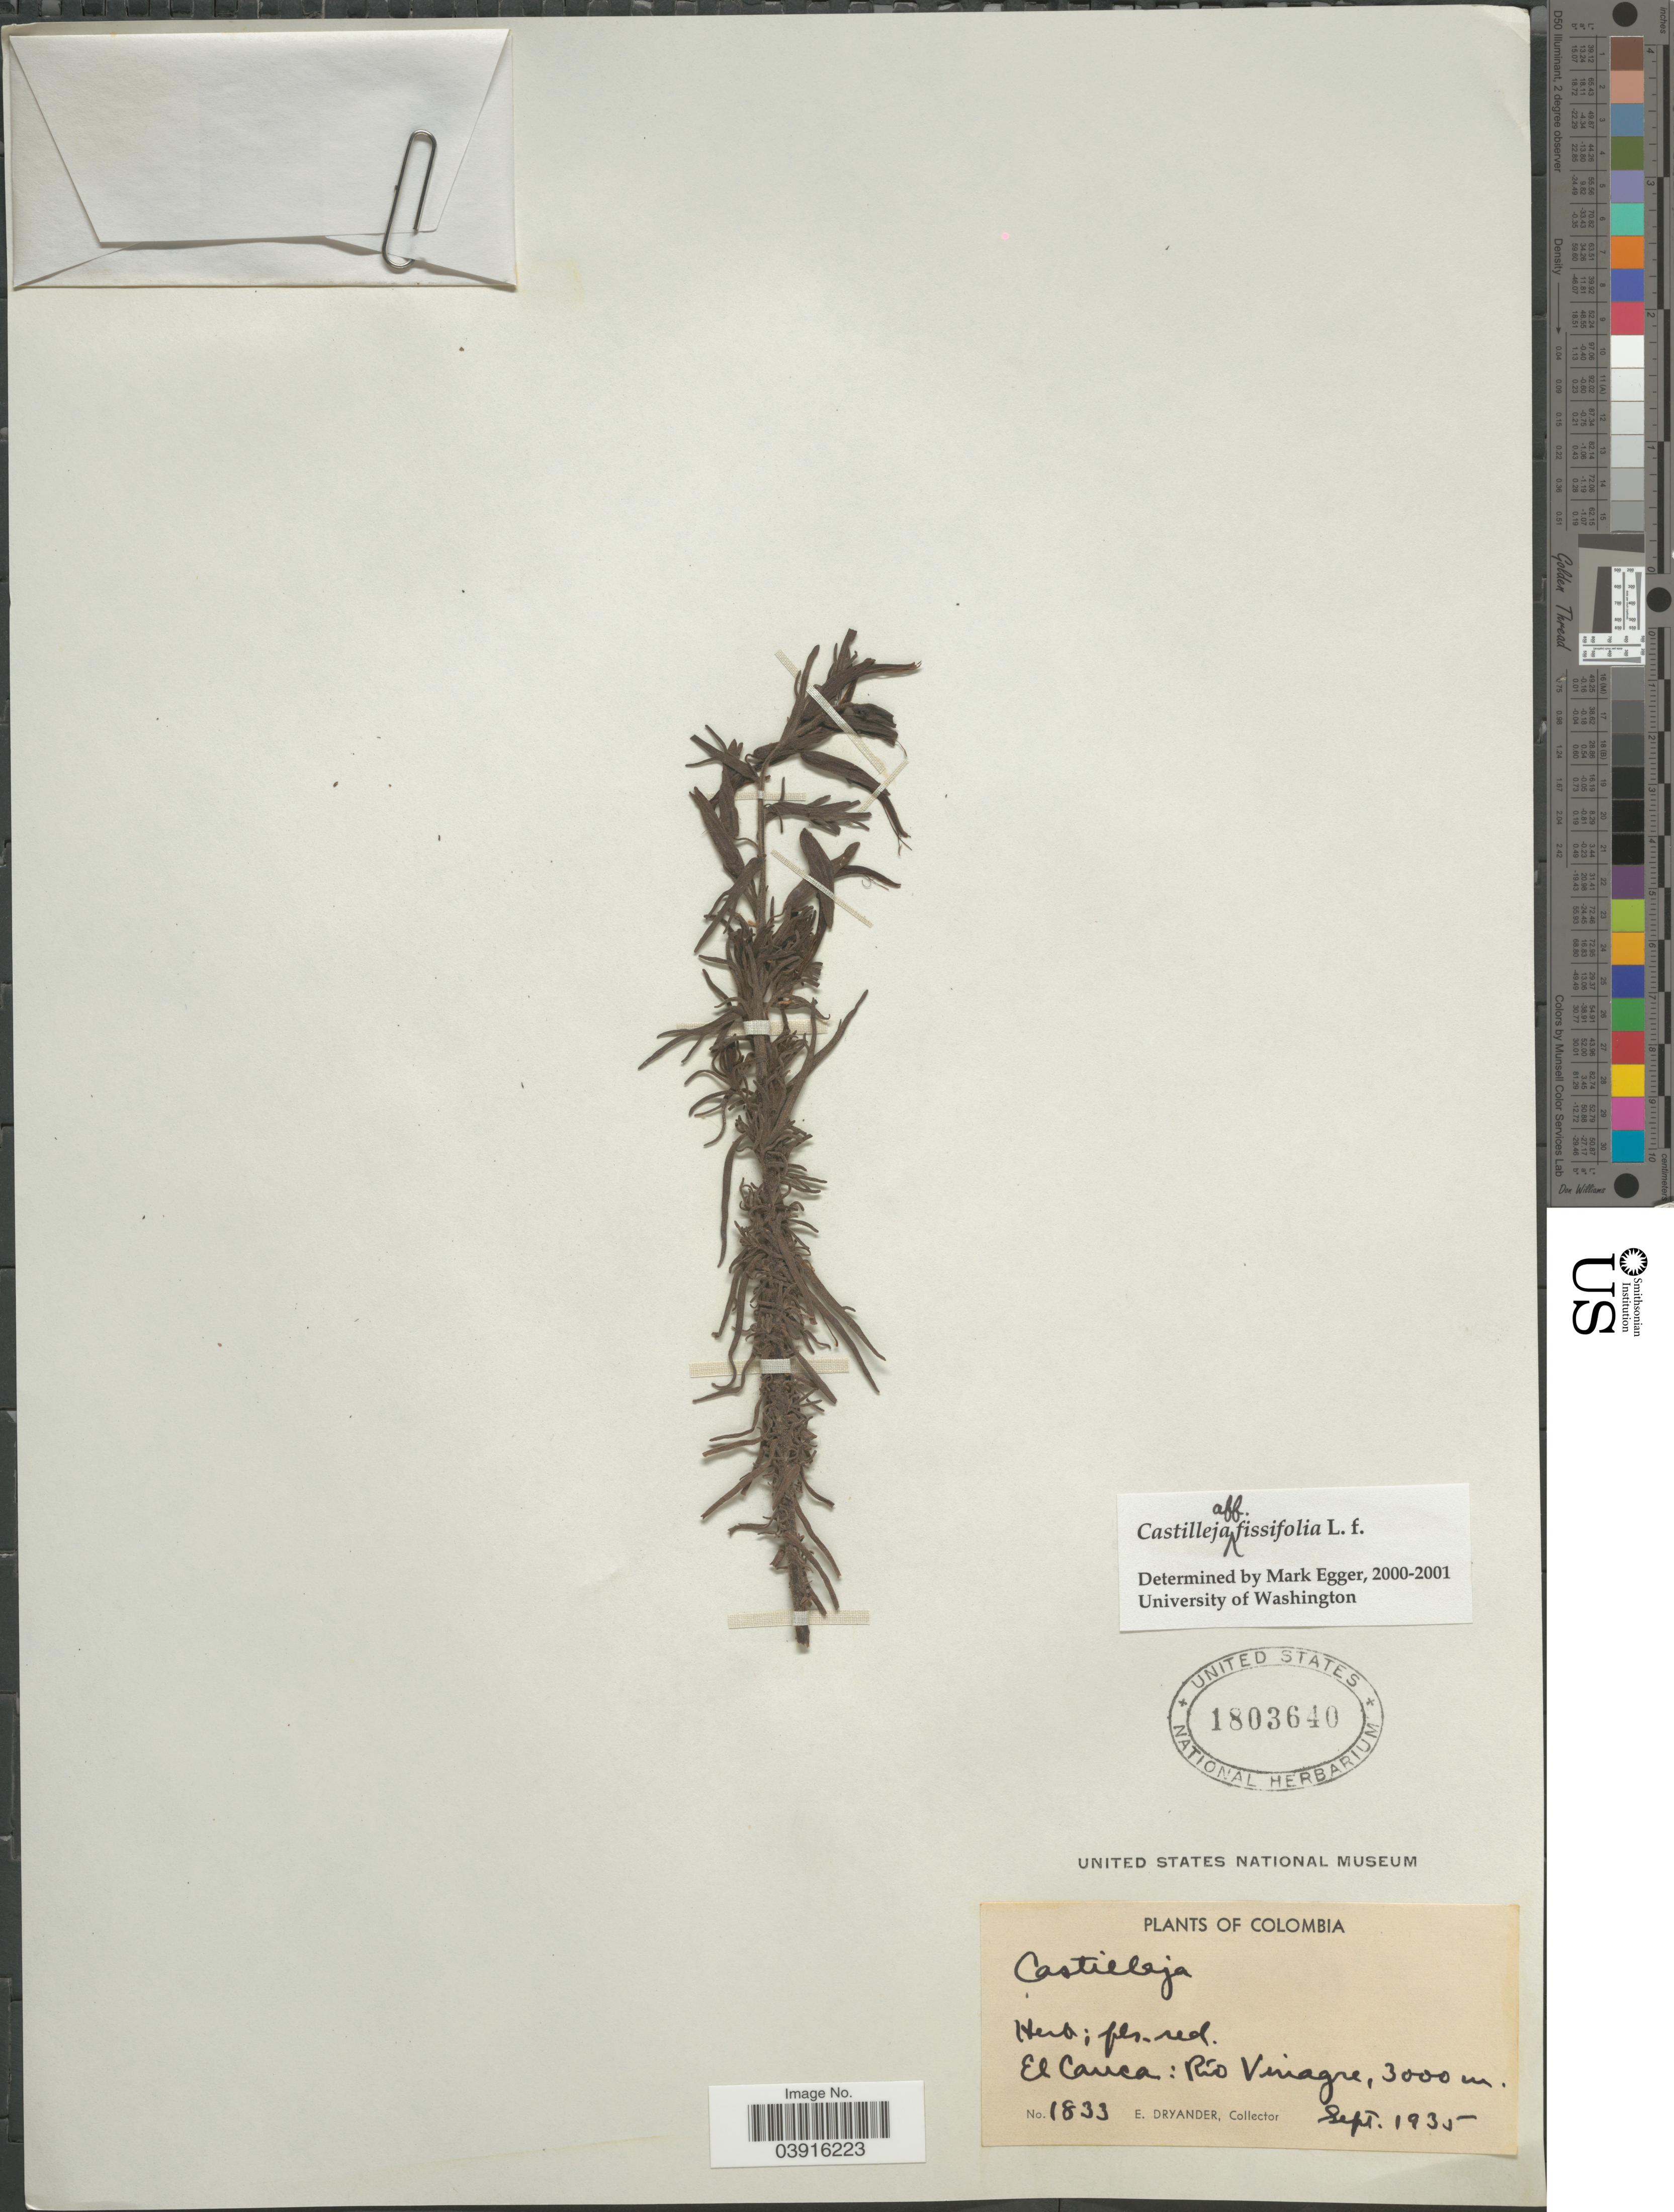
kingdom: Plantae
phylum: Tracheophyta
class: Magnoliopsida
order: Lamiales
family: Orobanchaceae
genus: Castilleja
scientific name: Castilleja fissifolia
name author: L. f.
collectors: E. Dryander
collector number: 1833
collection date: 1935-09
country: Colombia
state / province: Cauca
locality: El Cauca: Río Vinagre.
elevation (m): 3000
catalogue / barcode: US 1803640